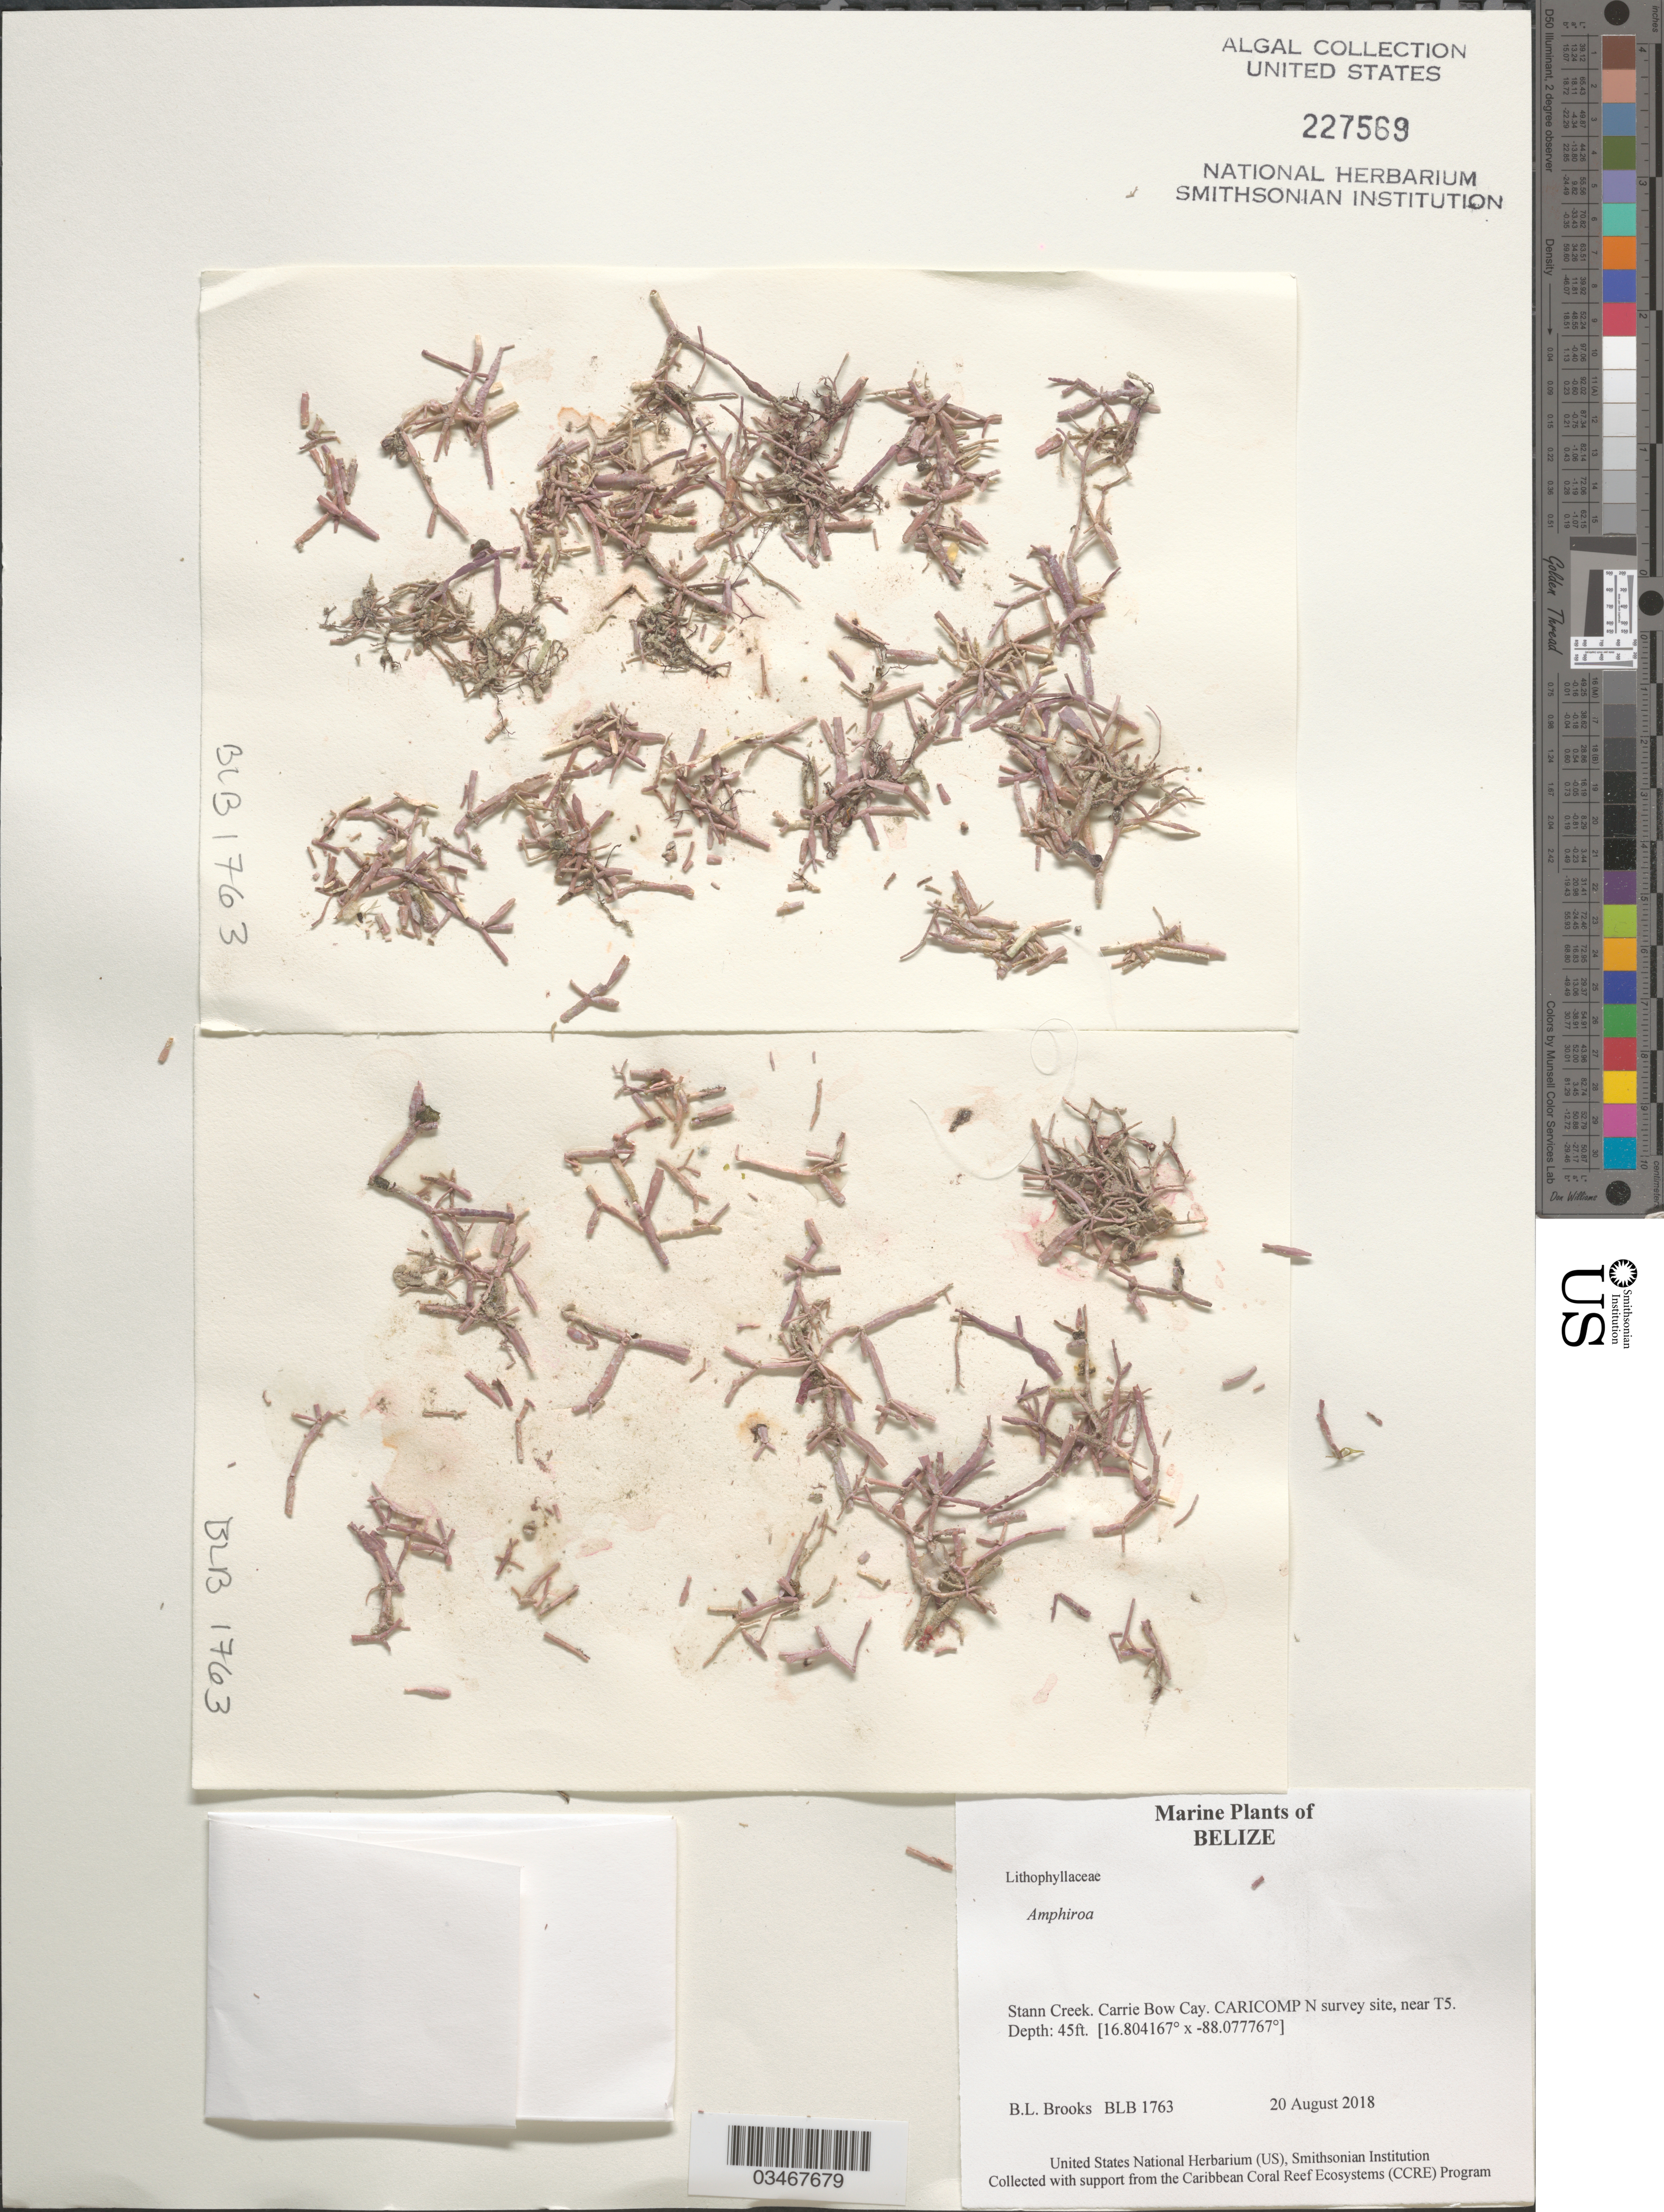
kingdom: Plantae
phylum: Rhodophyta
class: Florideophyceae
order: Corallinales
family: Lithophyllaceae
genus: Amphiroa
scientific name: Amphiroa sp.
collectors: B. Brooks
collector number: BLB 1763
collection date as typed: Transcribed d/m/y: 20/8/2018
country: Belize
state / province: Stann Creek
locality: Carrie Bow Cay. CARICOMP N survey site, near T5.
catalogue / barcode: US 227569